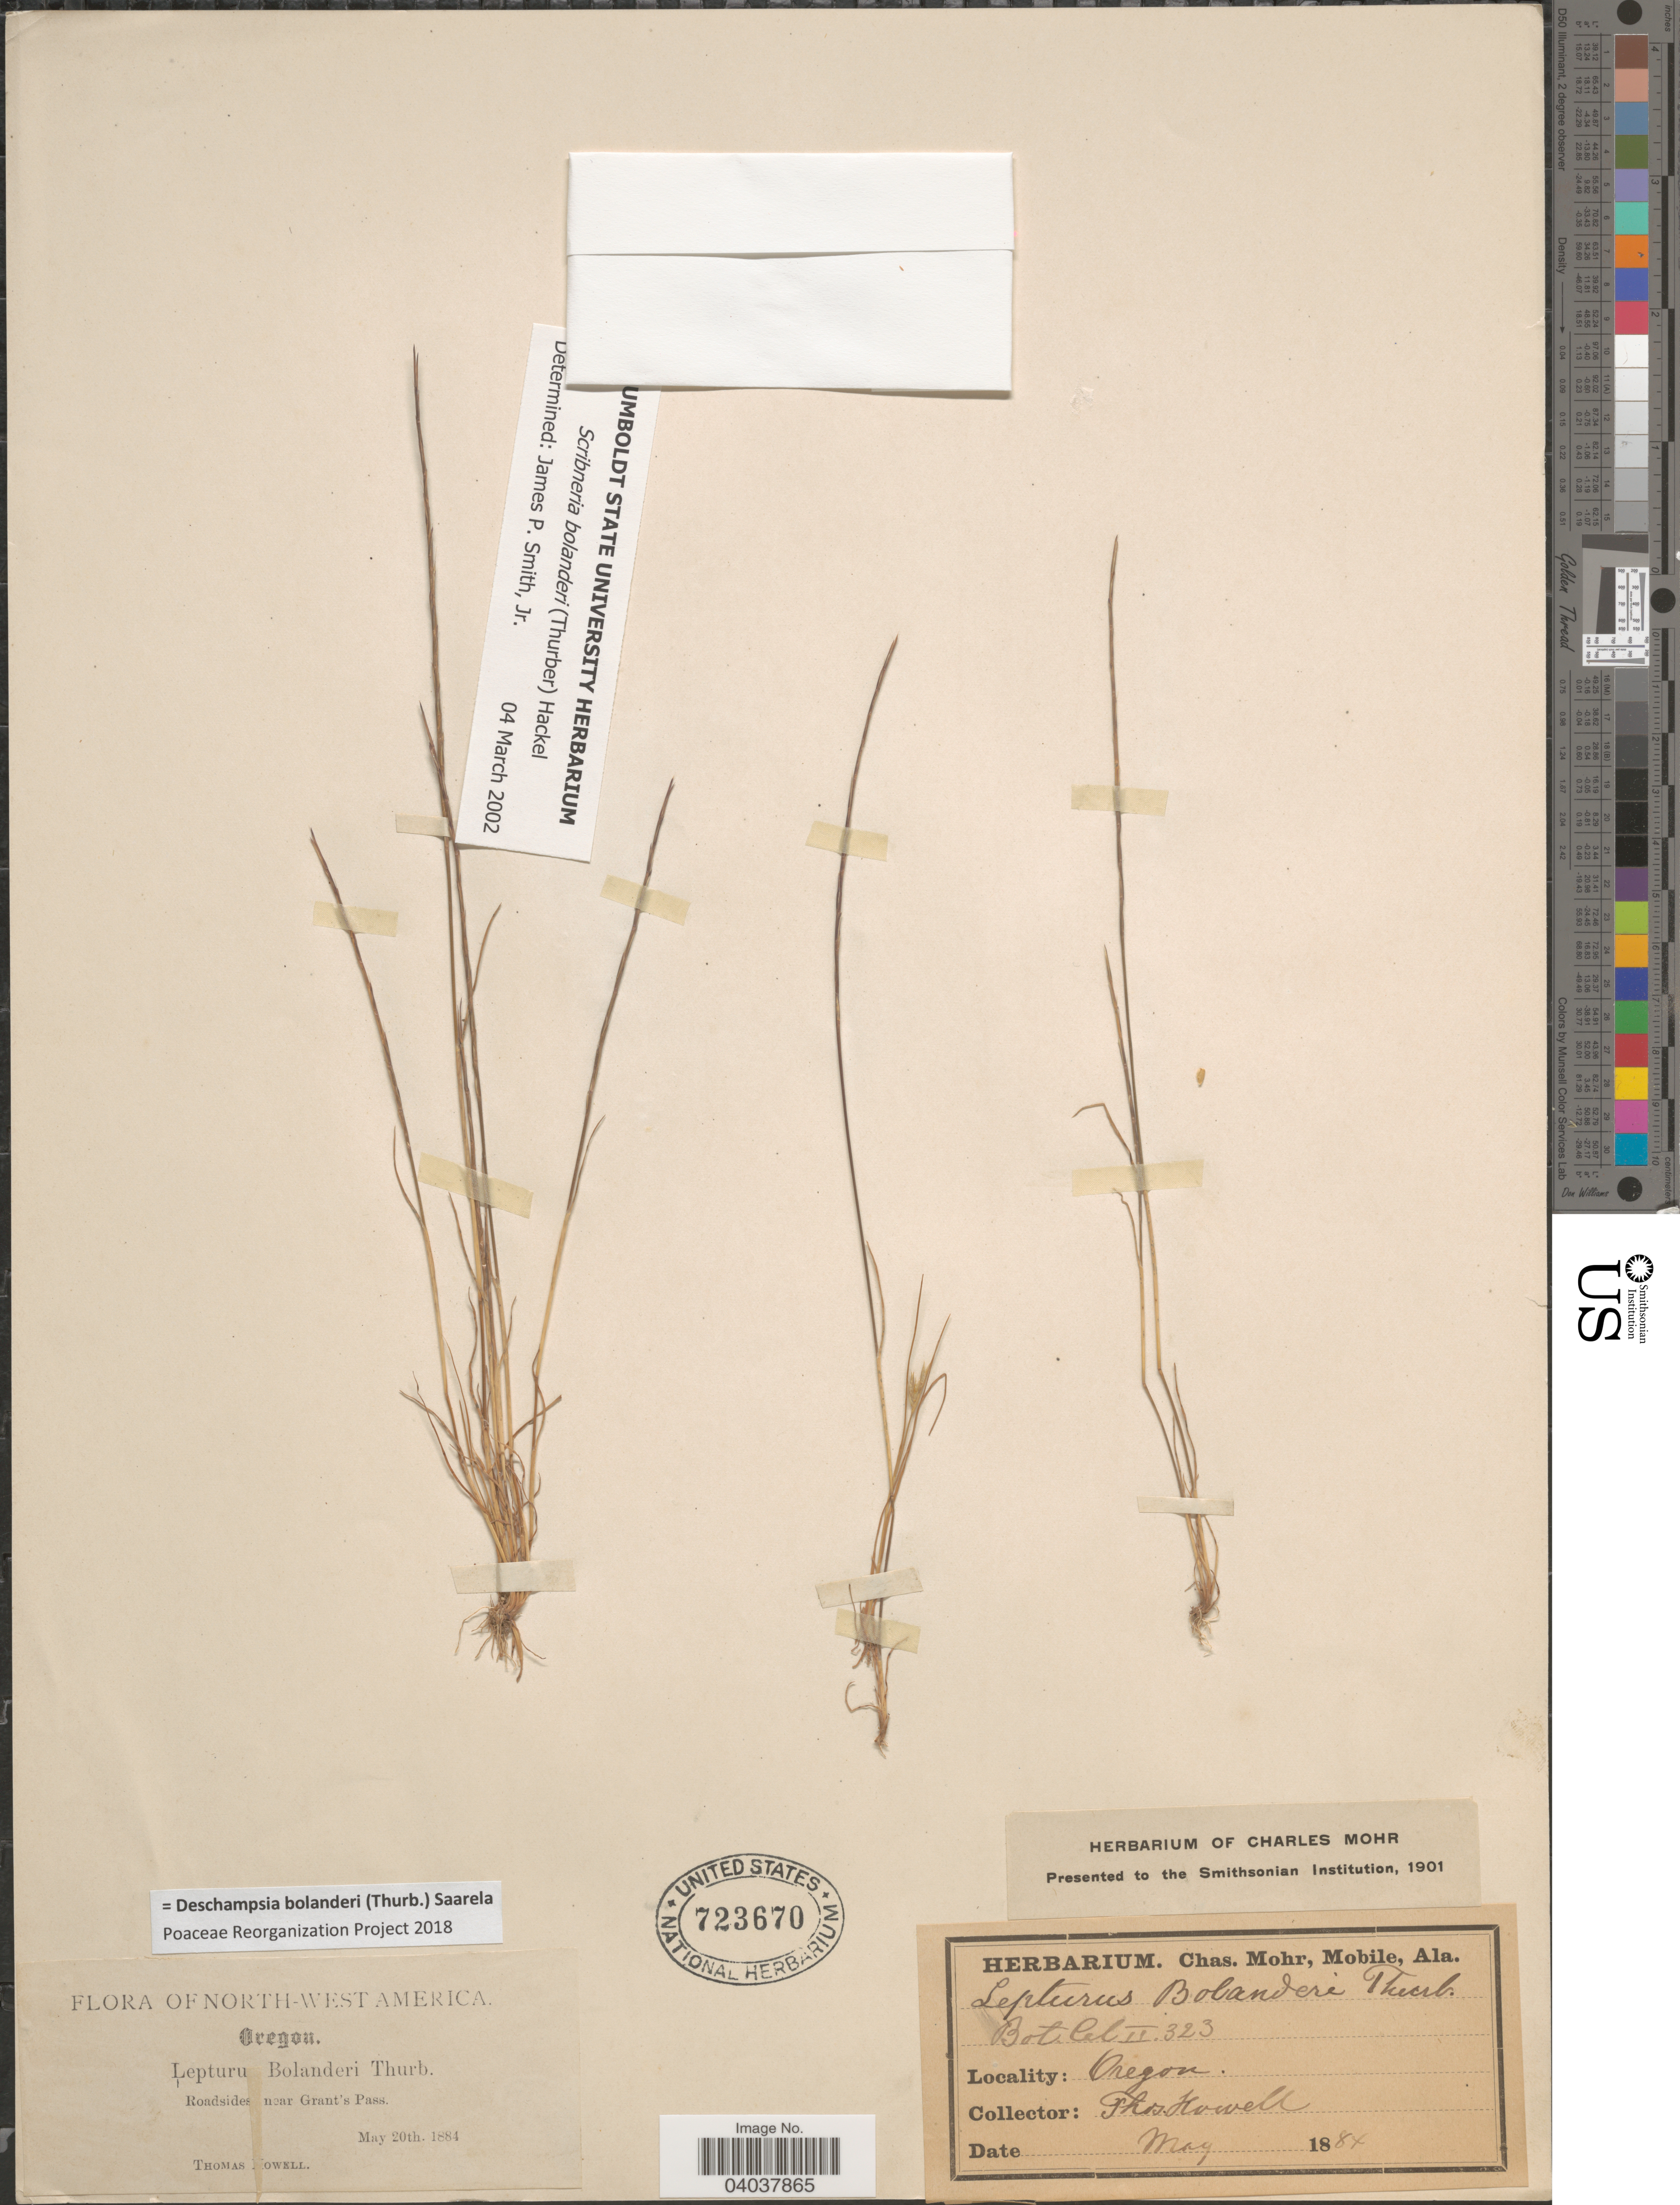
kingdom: Plantae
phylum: Tracheophyta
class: Liliopsida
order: Poales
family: Poaceae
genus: Deschampsia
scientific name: Deschampsia bolanderi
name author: (Thurb.) Saarela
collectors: T. Howell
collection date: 1884-05-20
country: United States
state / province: Oregon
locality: North-West America. Roadsides, near Grant's Pass.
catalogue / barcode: US 723670